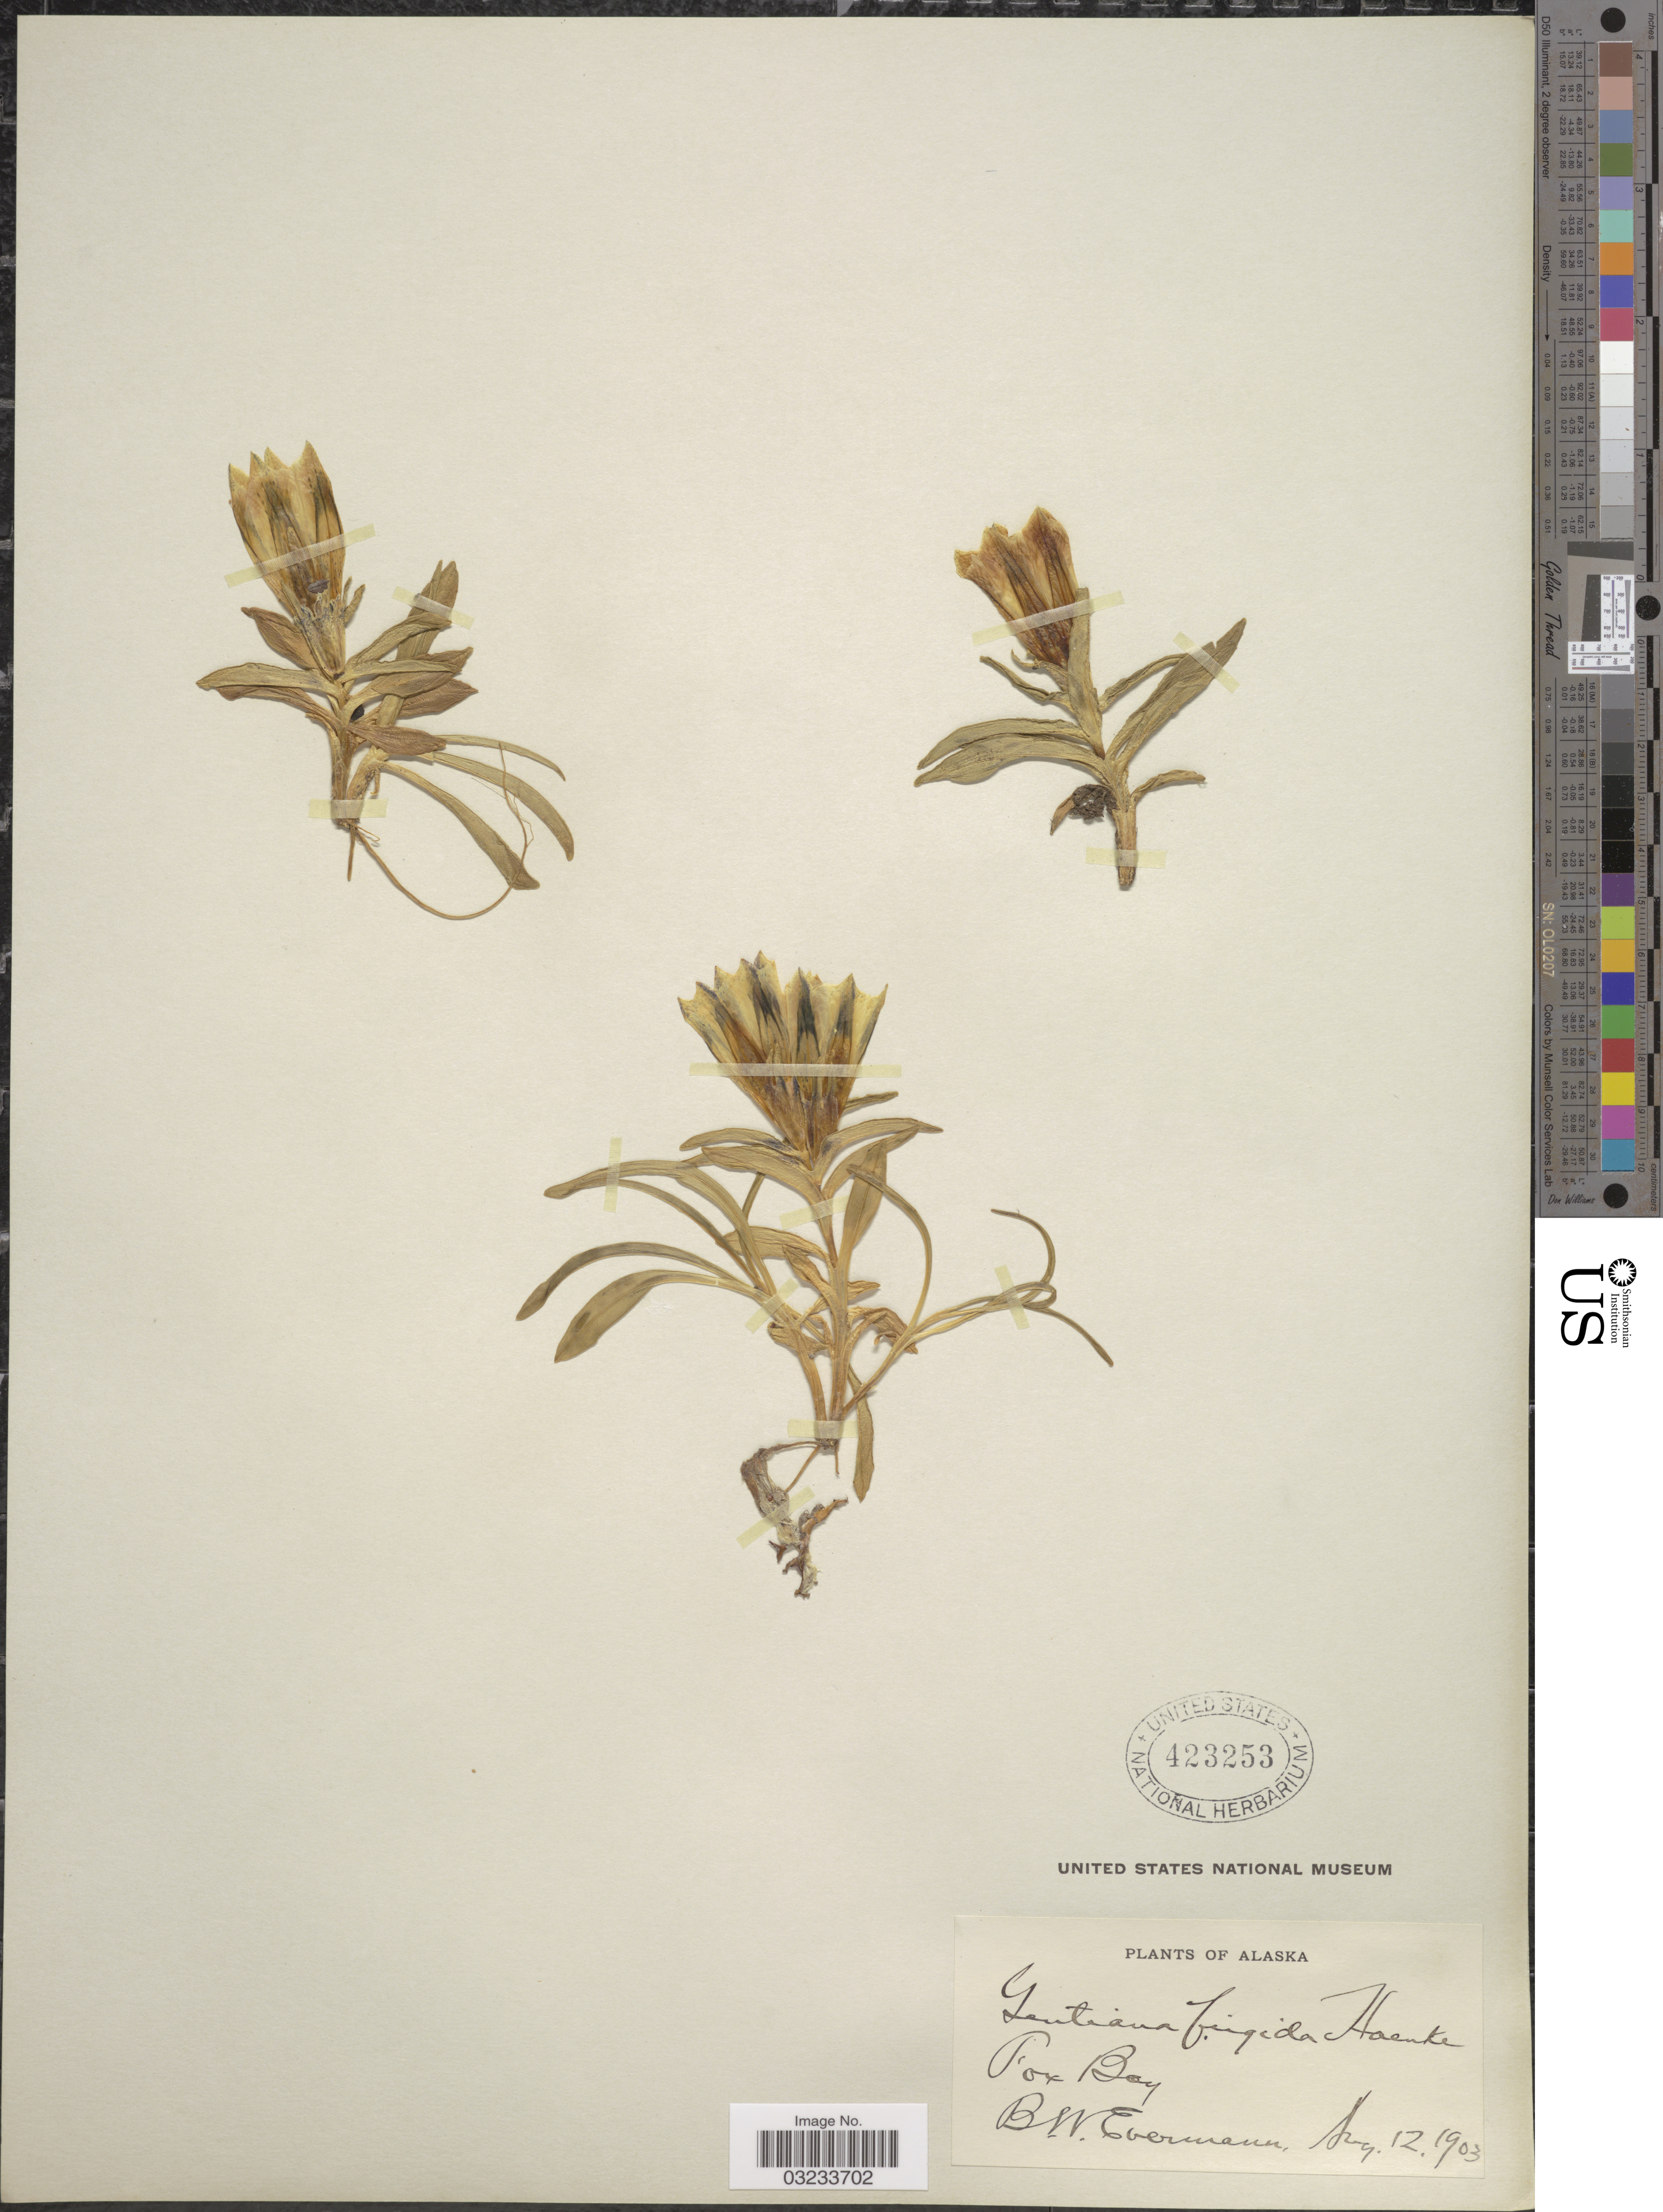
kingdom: Plantae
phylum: Tracheophyta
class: Magnoliopsida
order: Gentianales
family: Gentianaceae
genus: Gentiana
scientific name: Gentiana algida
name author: Pall.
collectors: B. W. Evermann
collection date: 1903-08-12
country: United States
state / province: Alaska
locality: Fox Bay.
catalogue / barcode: US 423253